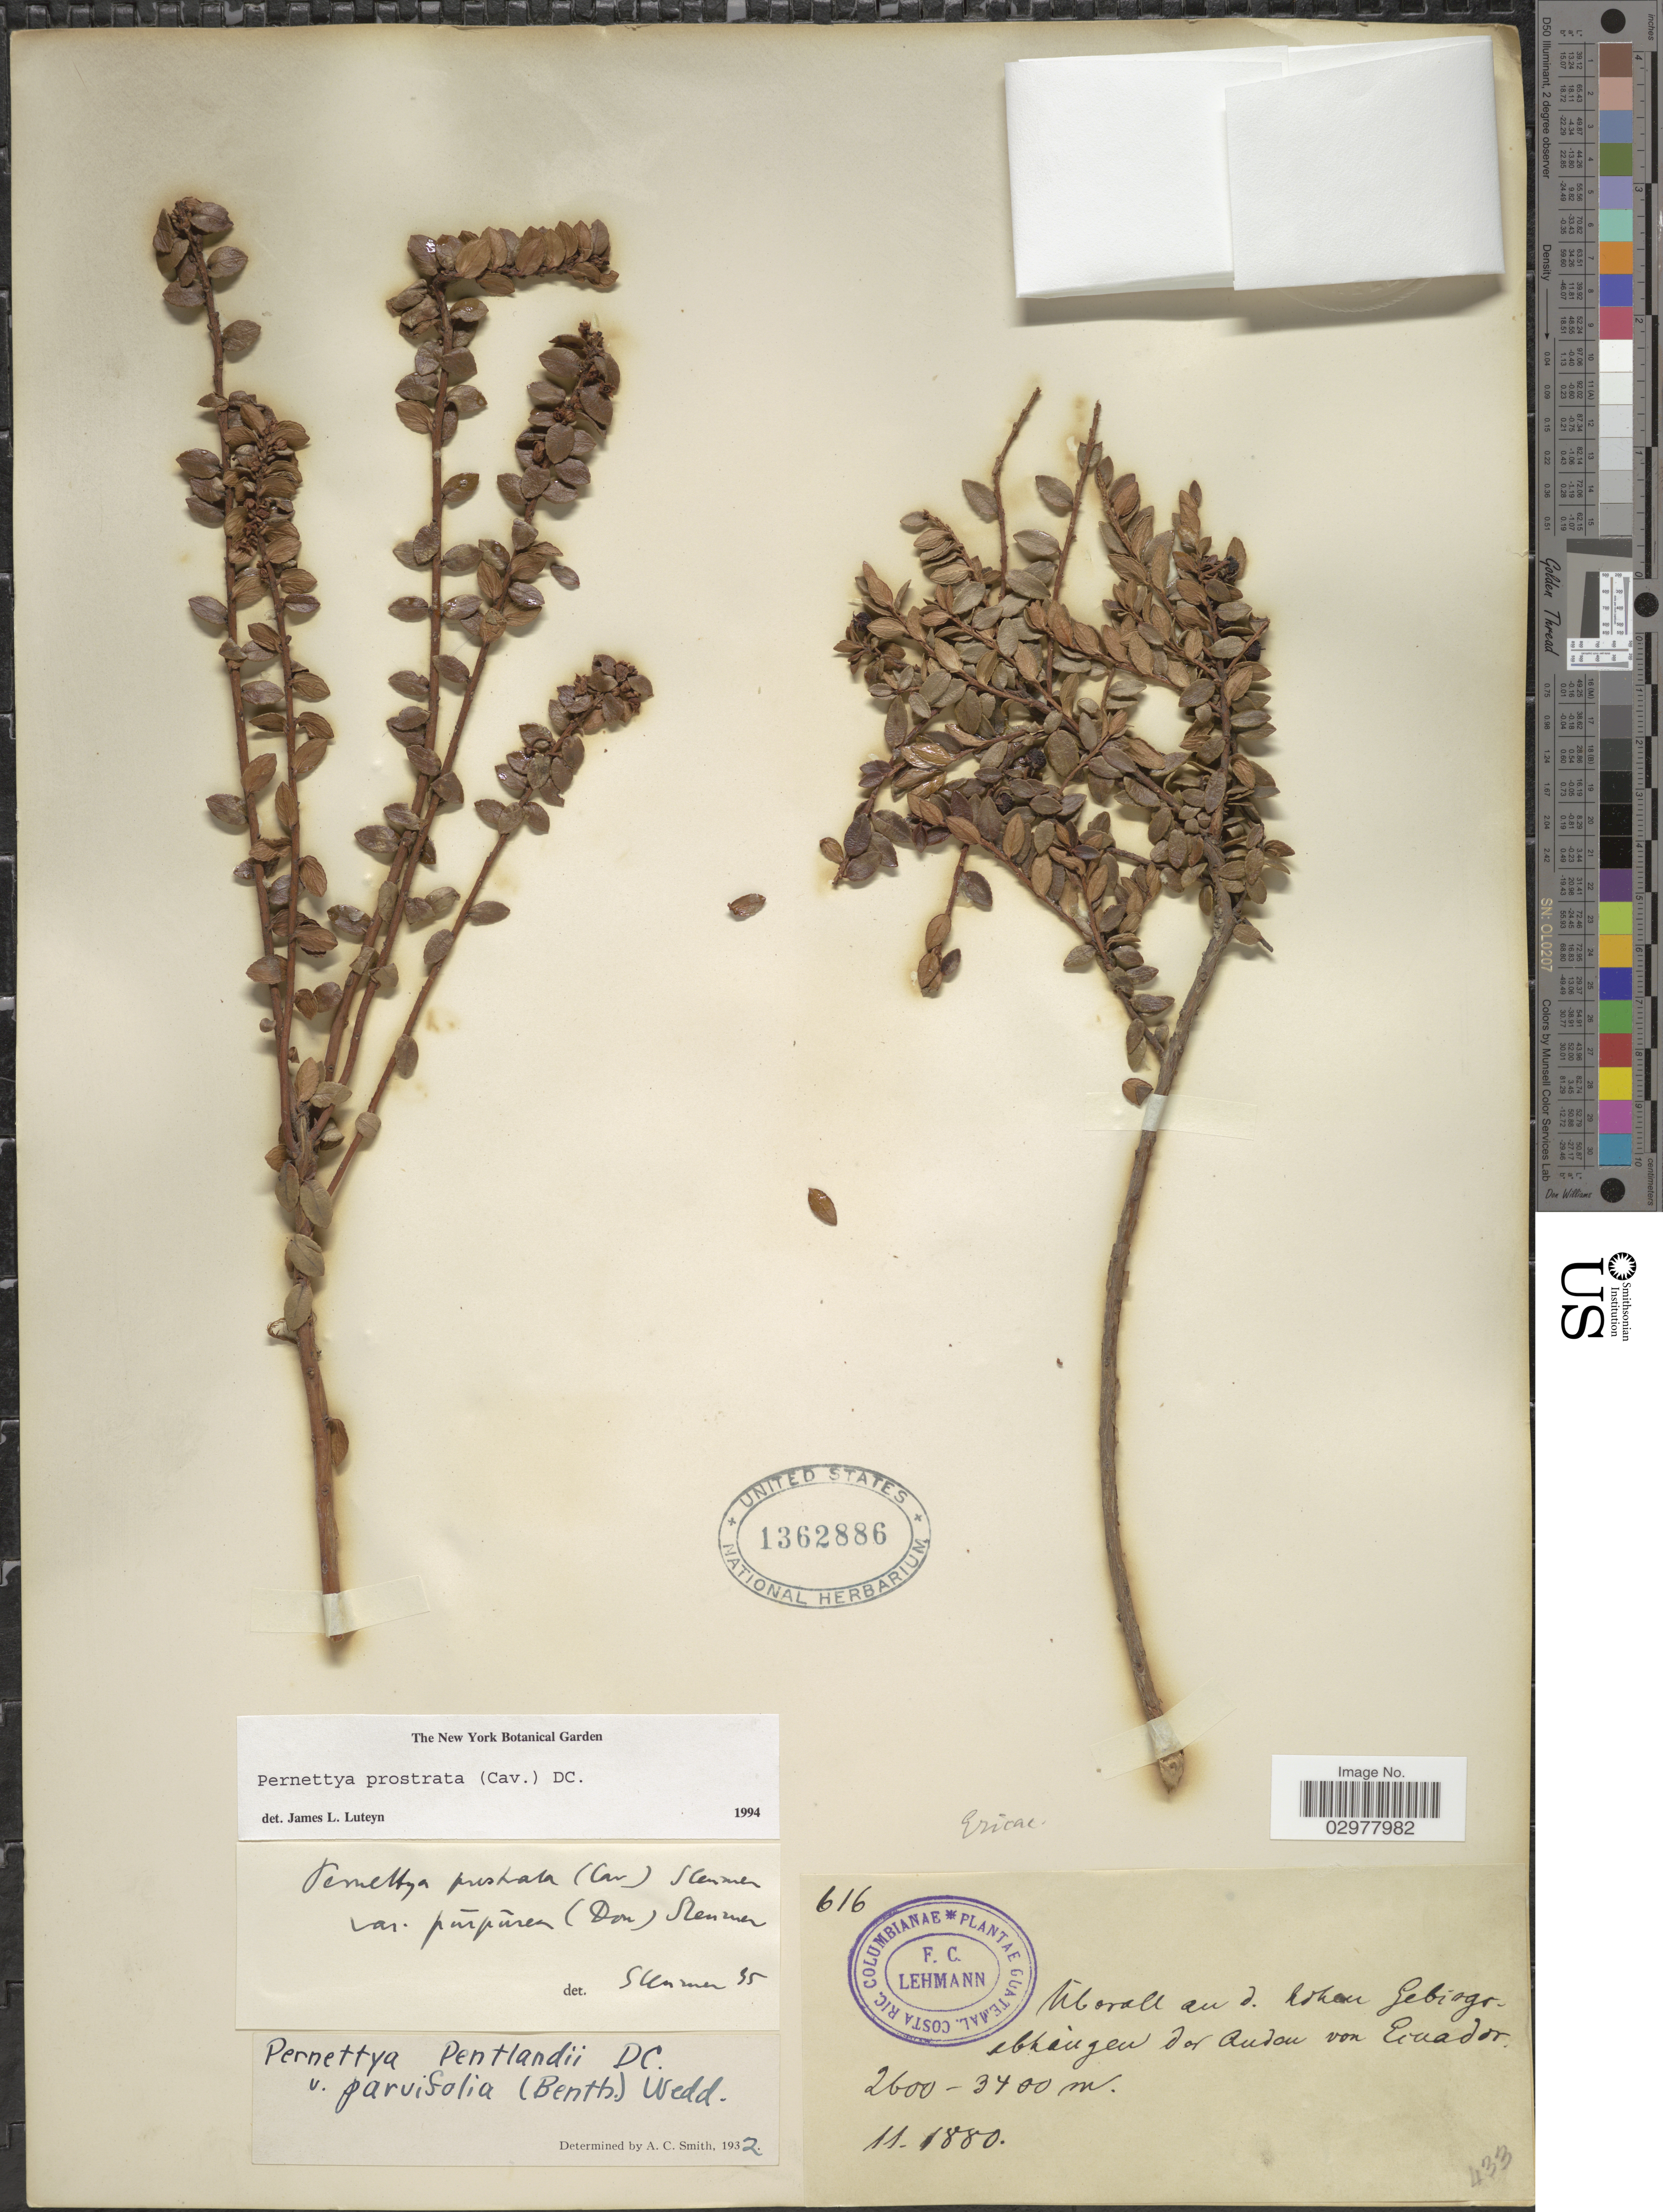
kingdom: Plantae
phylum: Tracheophyta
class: Magnoliopsida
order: Ericales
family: Ericaceae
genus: Pernettya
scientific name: Pernettya prostrata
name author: (Cav.) DC.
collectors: F. C. Lehmann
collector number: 616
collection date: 1880-11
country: Ecuador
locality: Abhàngen der Audan von Ecuador.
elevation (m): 2600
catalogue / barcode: US 1362886